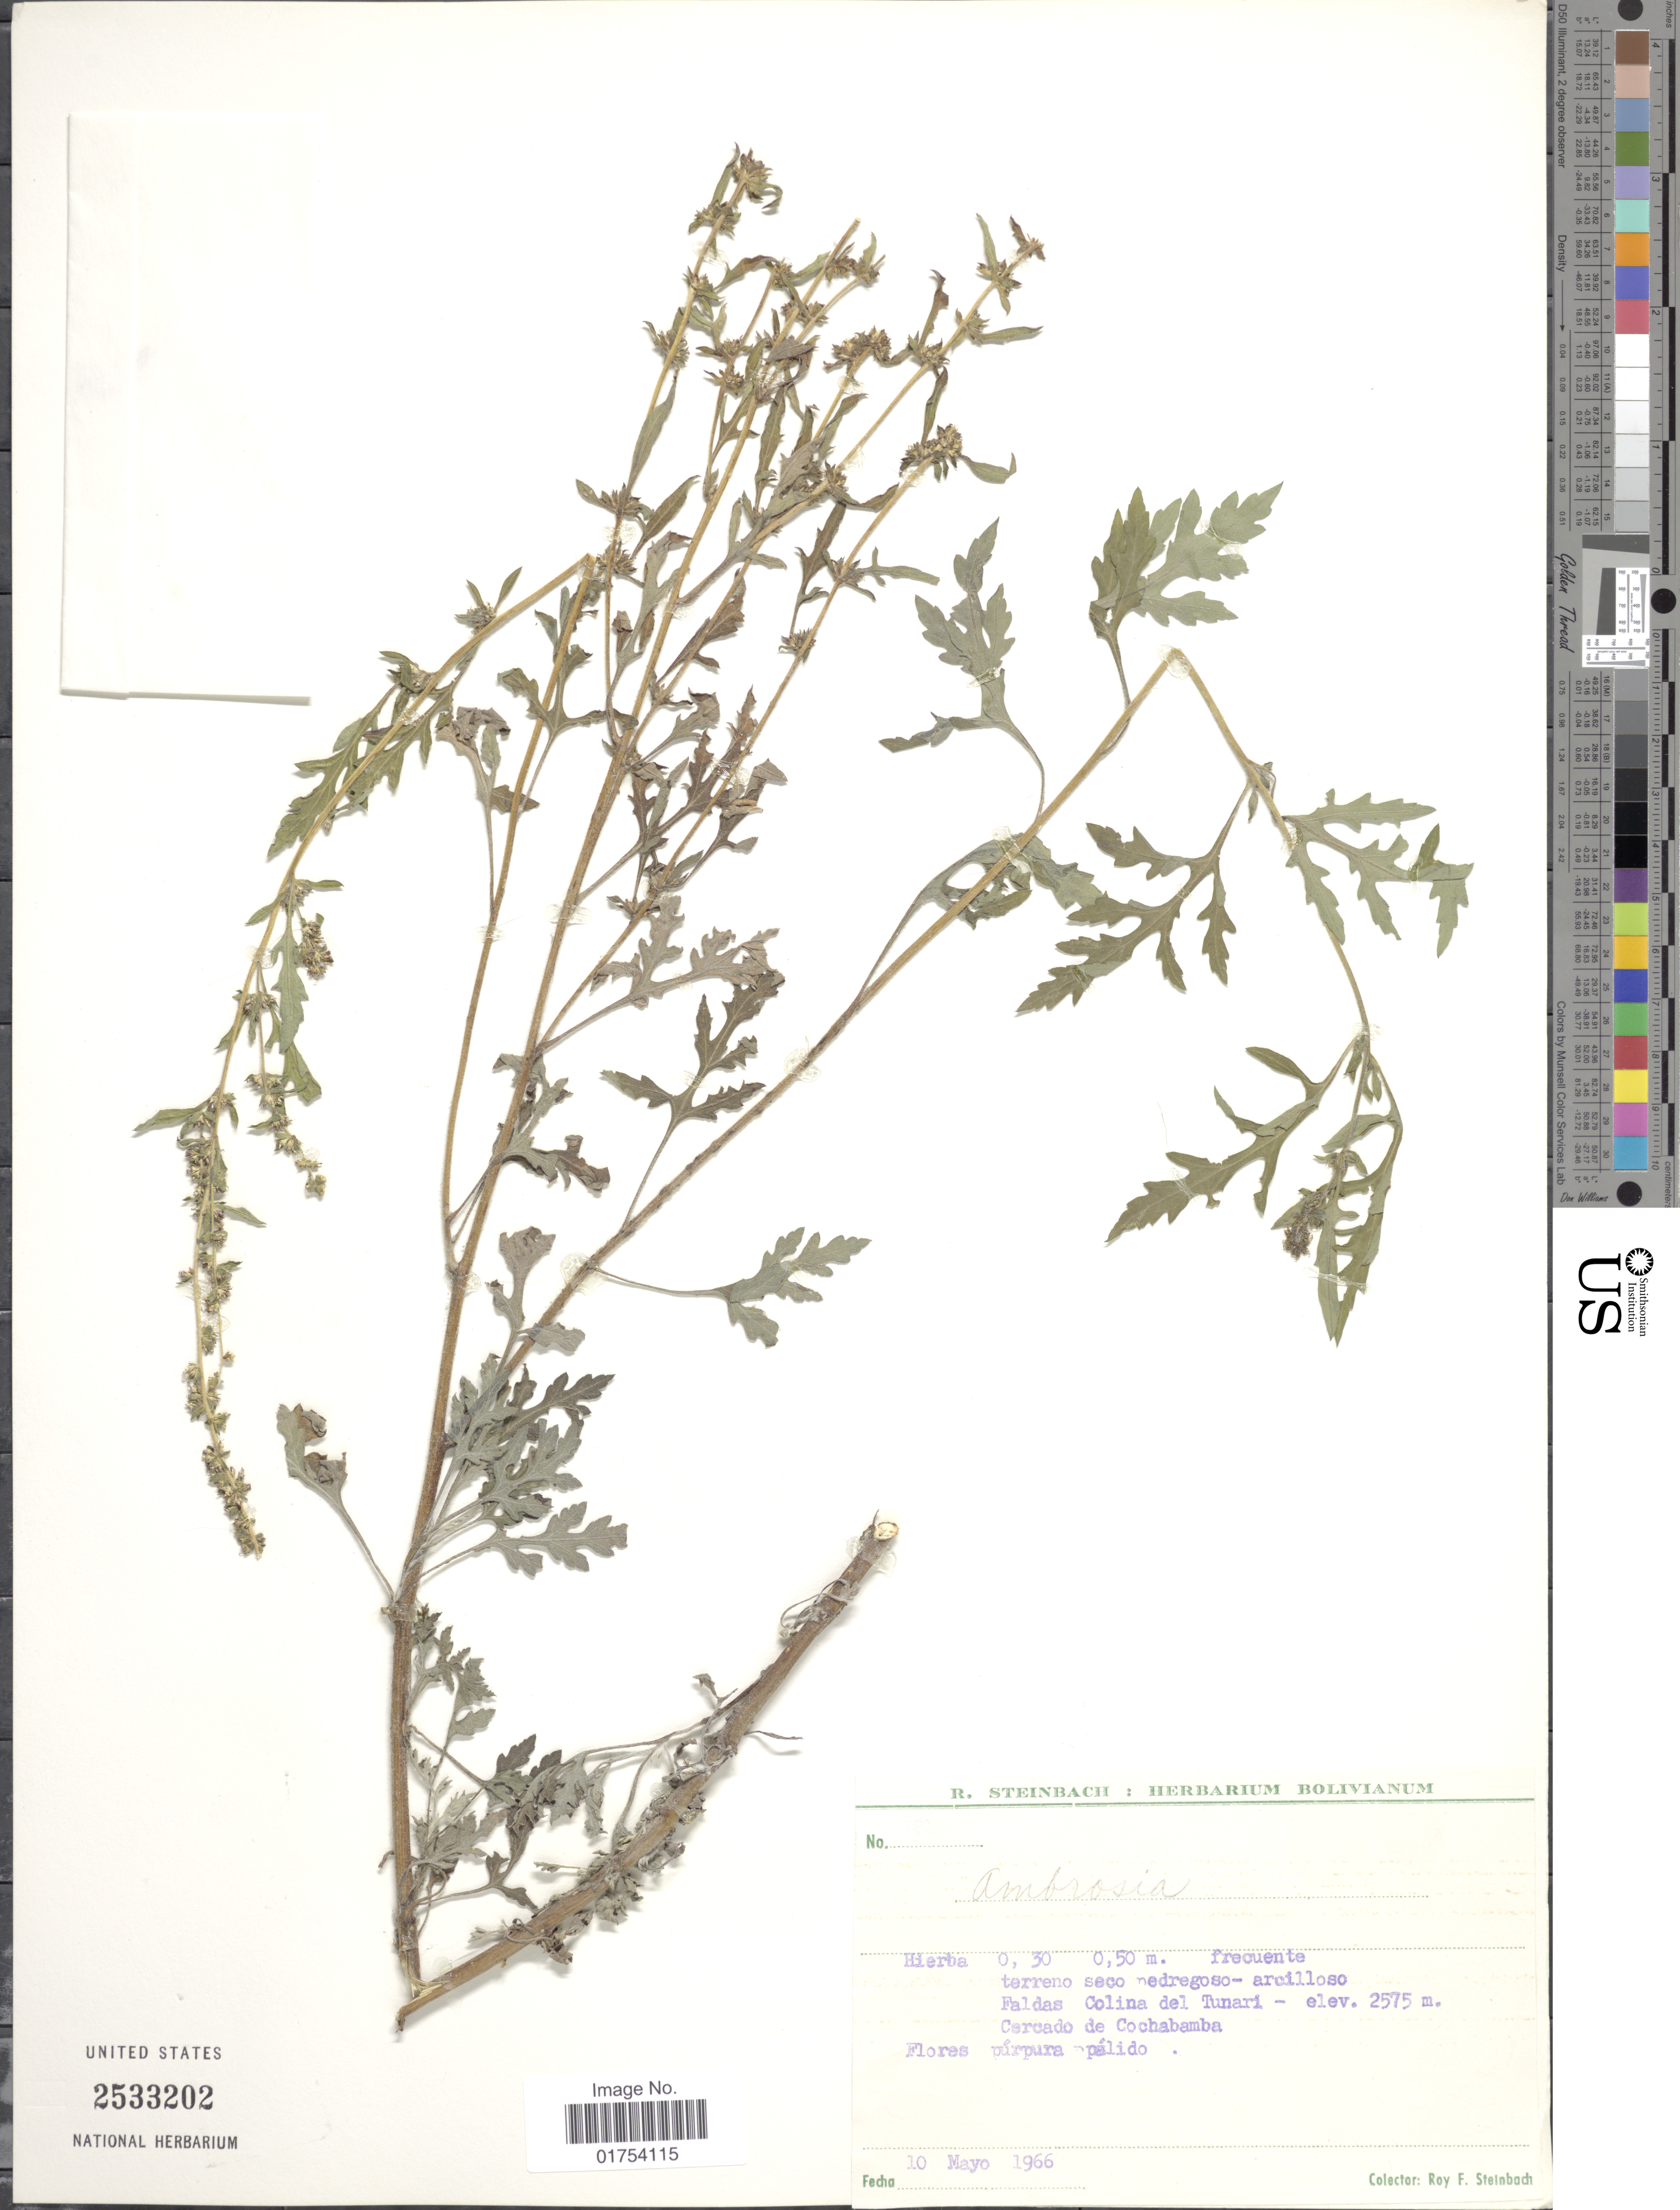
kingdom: Plantae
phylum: Tracheophyta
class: Magnoliopsida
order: Asterales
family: Asteraceae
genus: Ambrosia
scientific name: Ambrosia peruviana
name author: Willd.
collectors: R. F. Steinbach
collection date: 1966-05-10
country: Bolivia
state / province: Cochabamba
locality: Faldas Colina del Tunari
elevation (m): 2575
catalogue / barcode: US 2533202